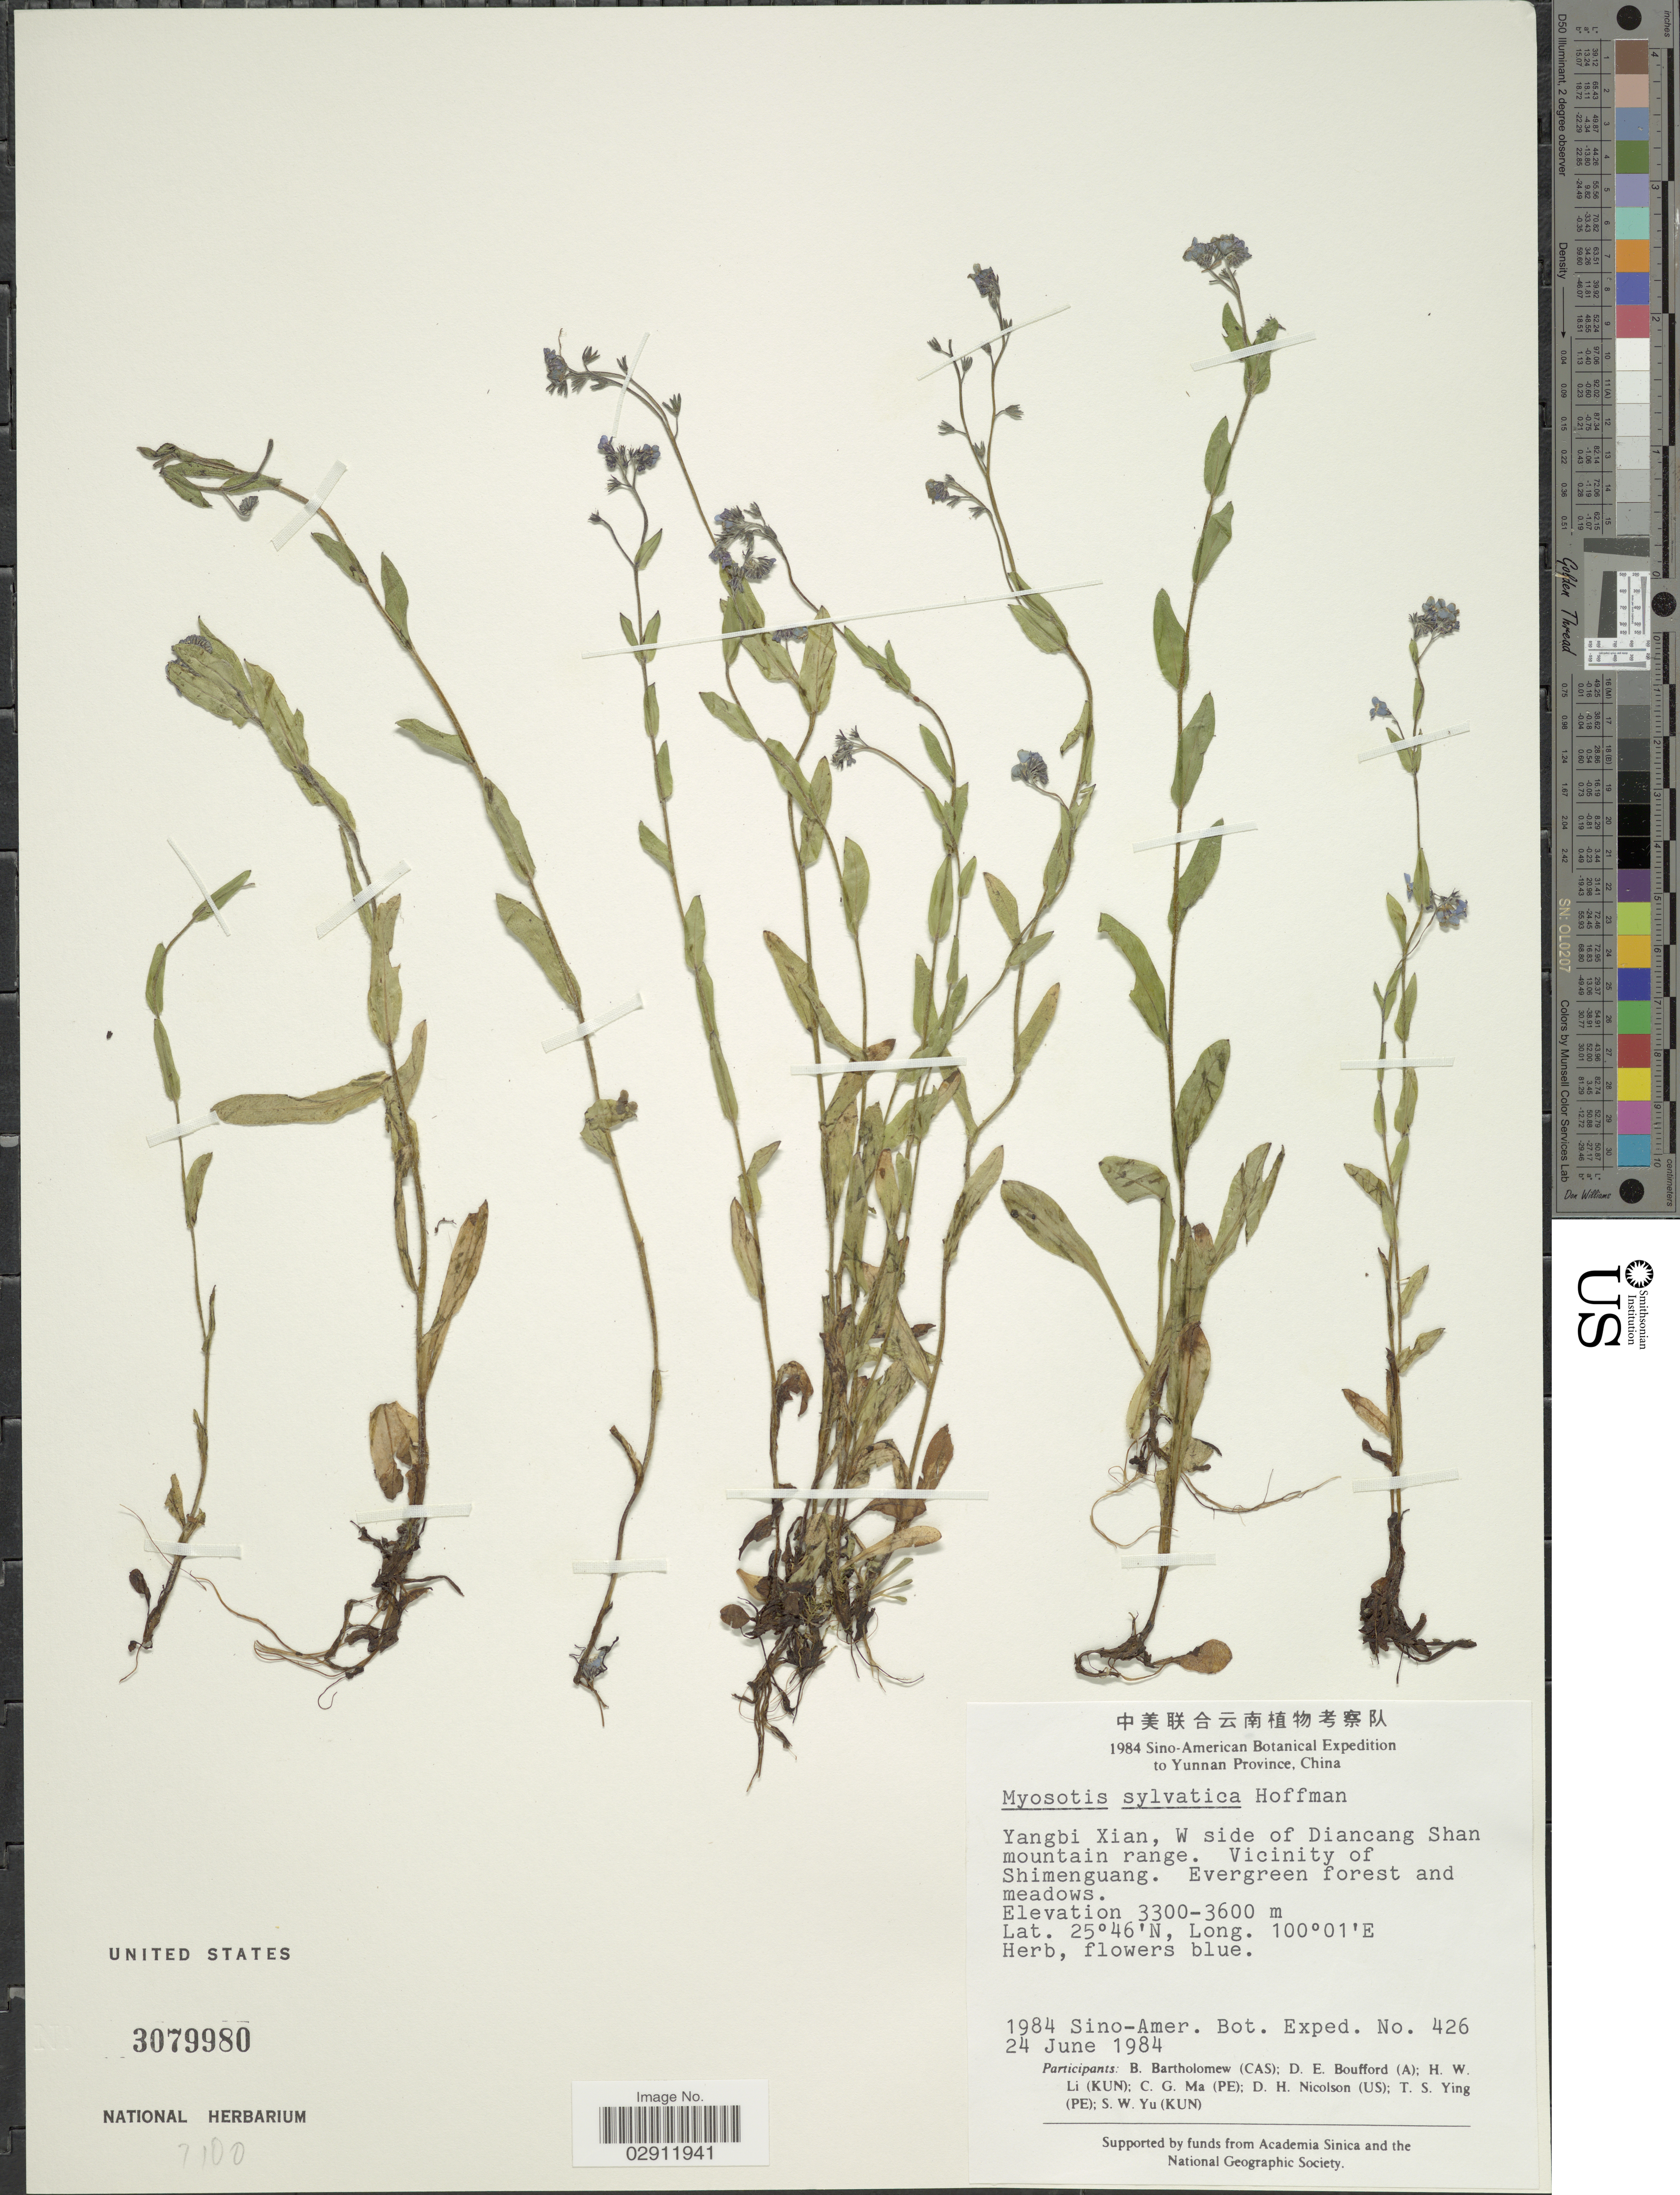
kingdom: Plantae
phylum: Tracheophyta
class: Magnoliopsida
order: Boraginales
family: Boraginaceae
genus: Myosotis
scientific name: Myosotis sylvatica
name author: Ehrh. ex Hoffm.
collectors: Sino-Amer. Bot. Exped. 1984, B. Bartholomew, D. E. Boufford, H. W. Li & et al.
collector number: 426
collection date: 1984-06-24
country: China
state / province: Yunnan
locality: Yangbi Xian, W side of Diancang Shan mountain range. Vicinity of Shimenguang.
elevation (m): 3300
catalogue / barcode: US 3079980